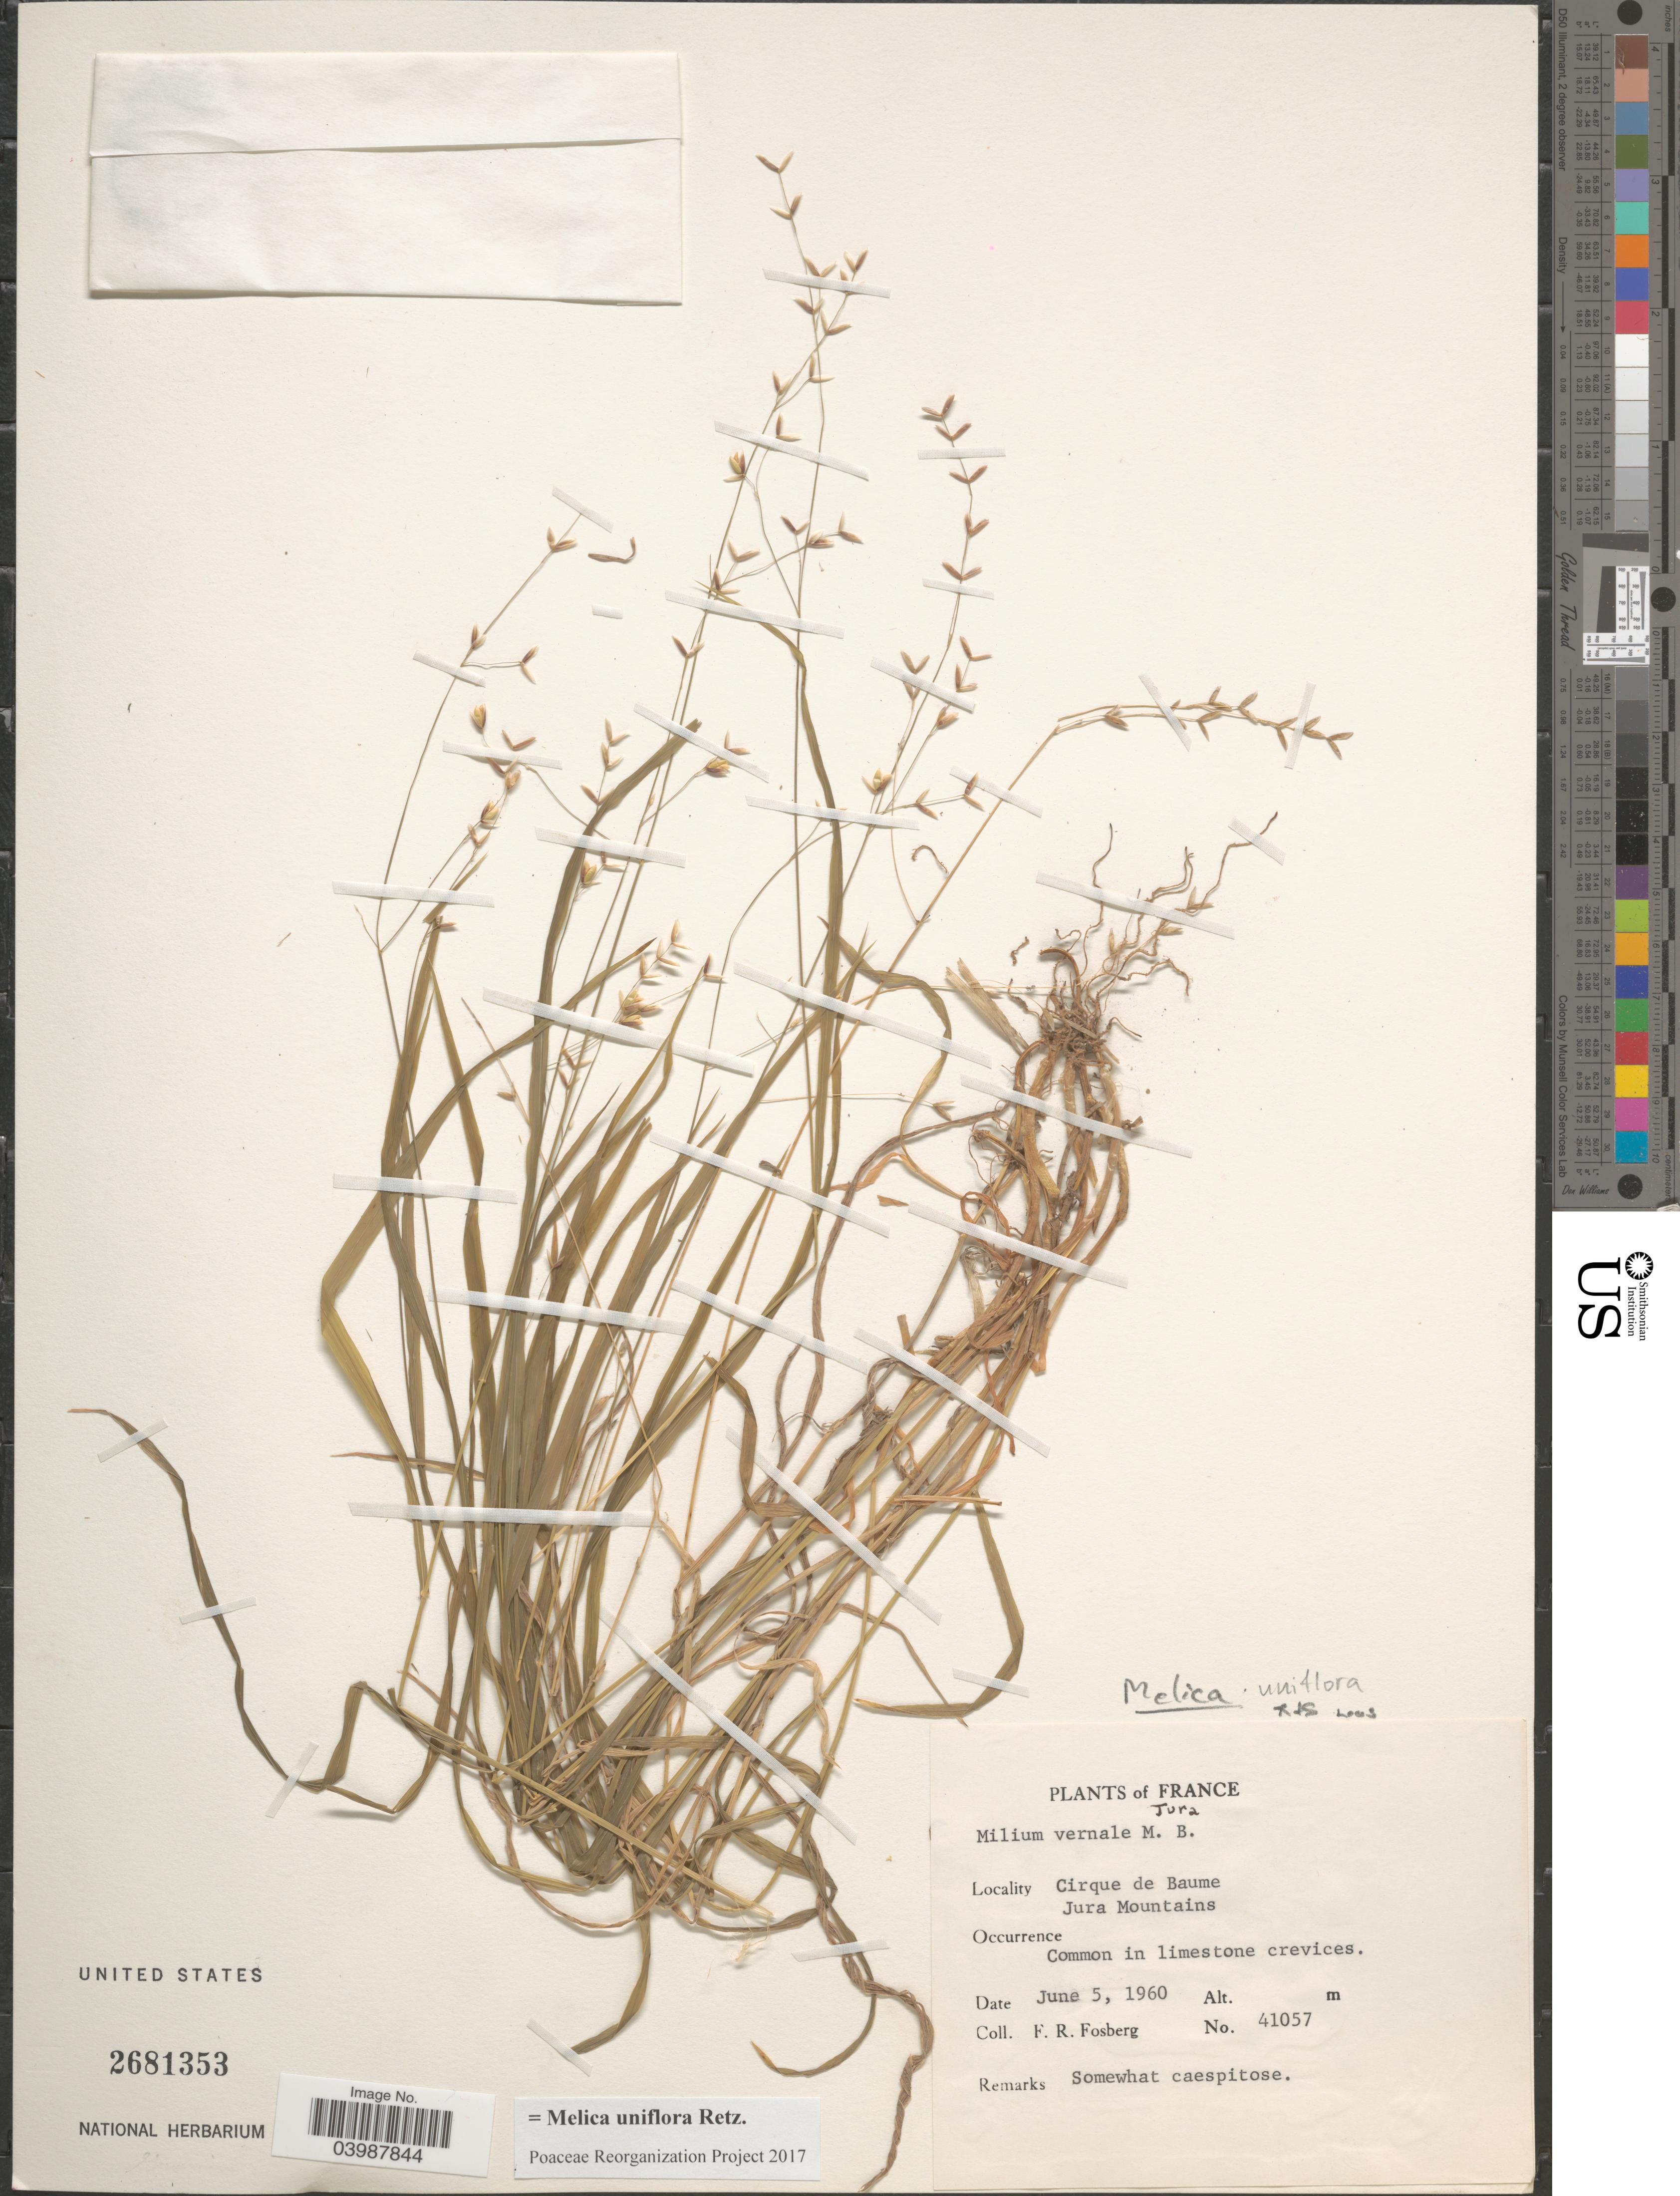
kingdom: Plantae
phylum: Tracheophyta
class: Liliopsida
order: Poales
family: Poaceae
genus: Melica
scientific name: Melica uniflora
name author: Retz.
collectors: F. R. Fosberg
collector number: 41057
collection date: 1960-06-05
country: Switzerland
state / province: Jura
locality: Cirque de Baume. Jura Mountains.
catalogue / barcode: US 2681353